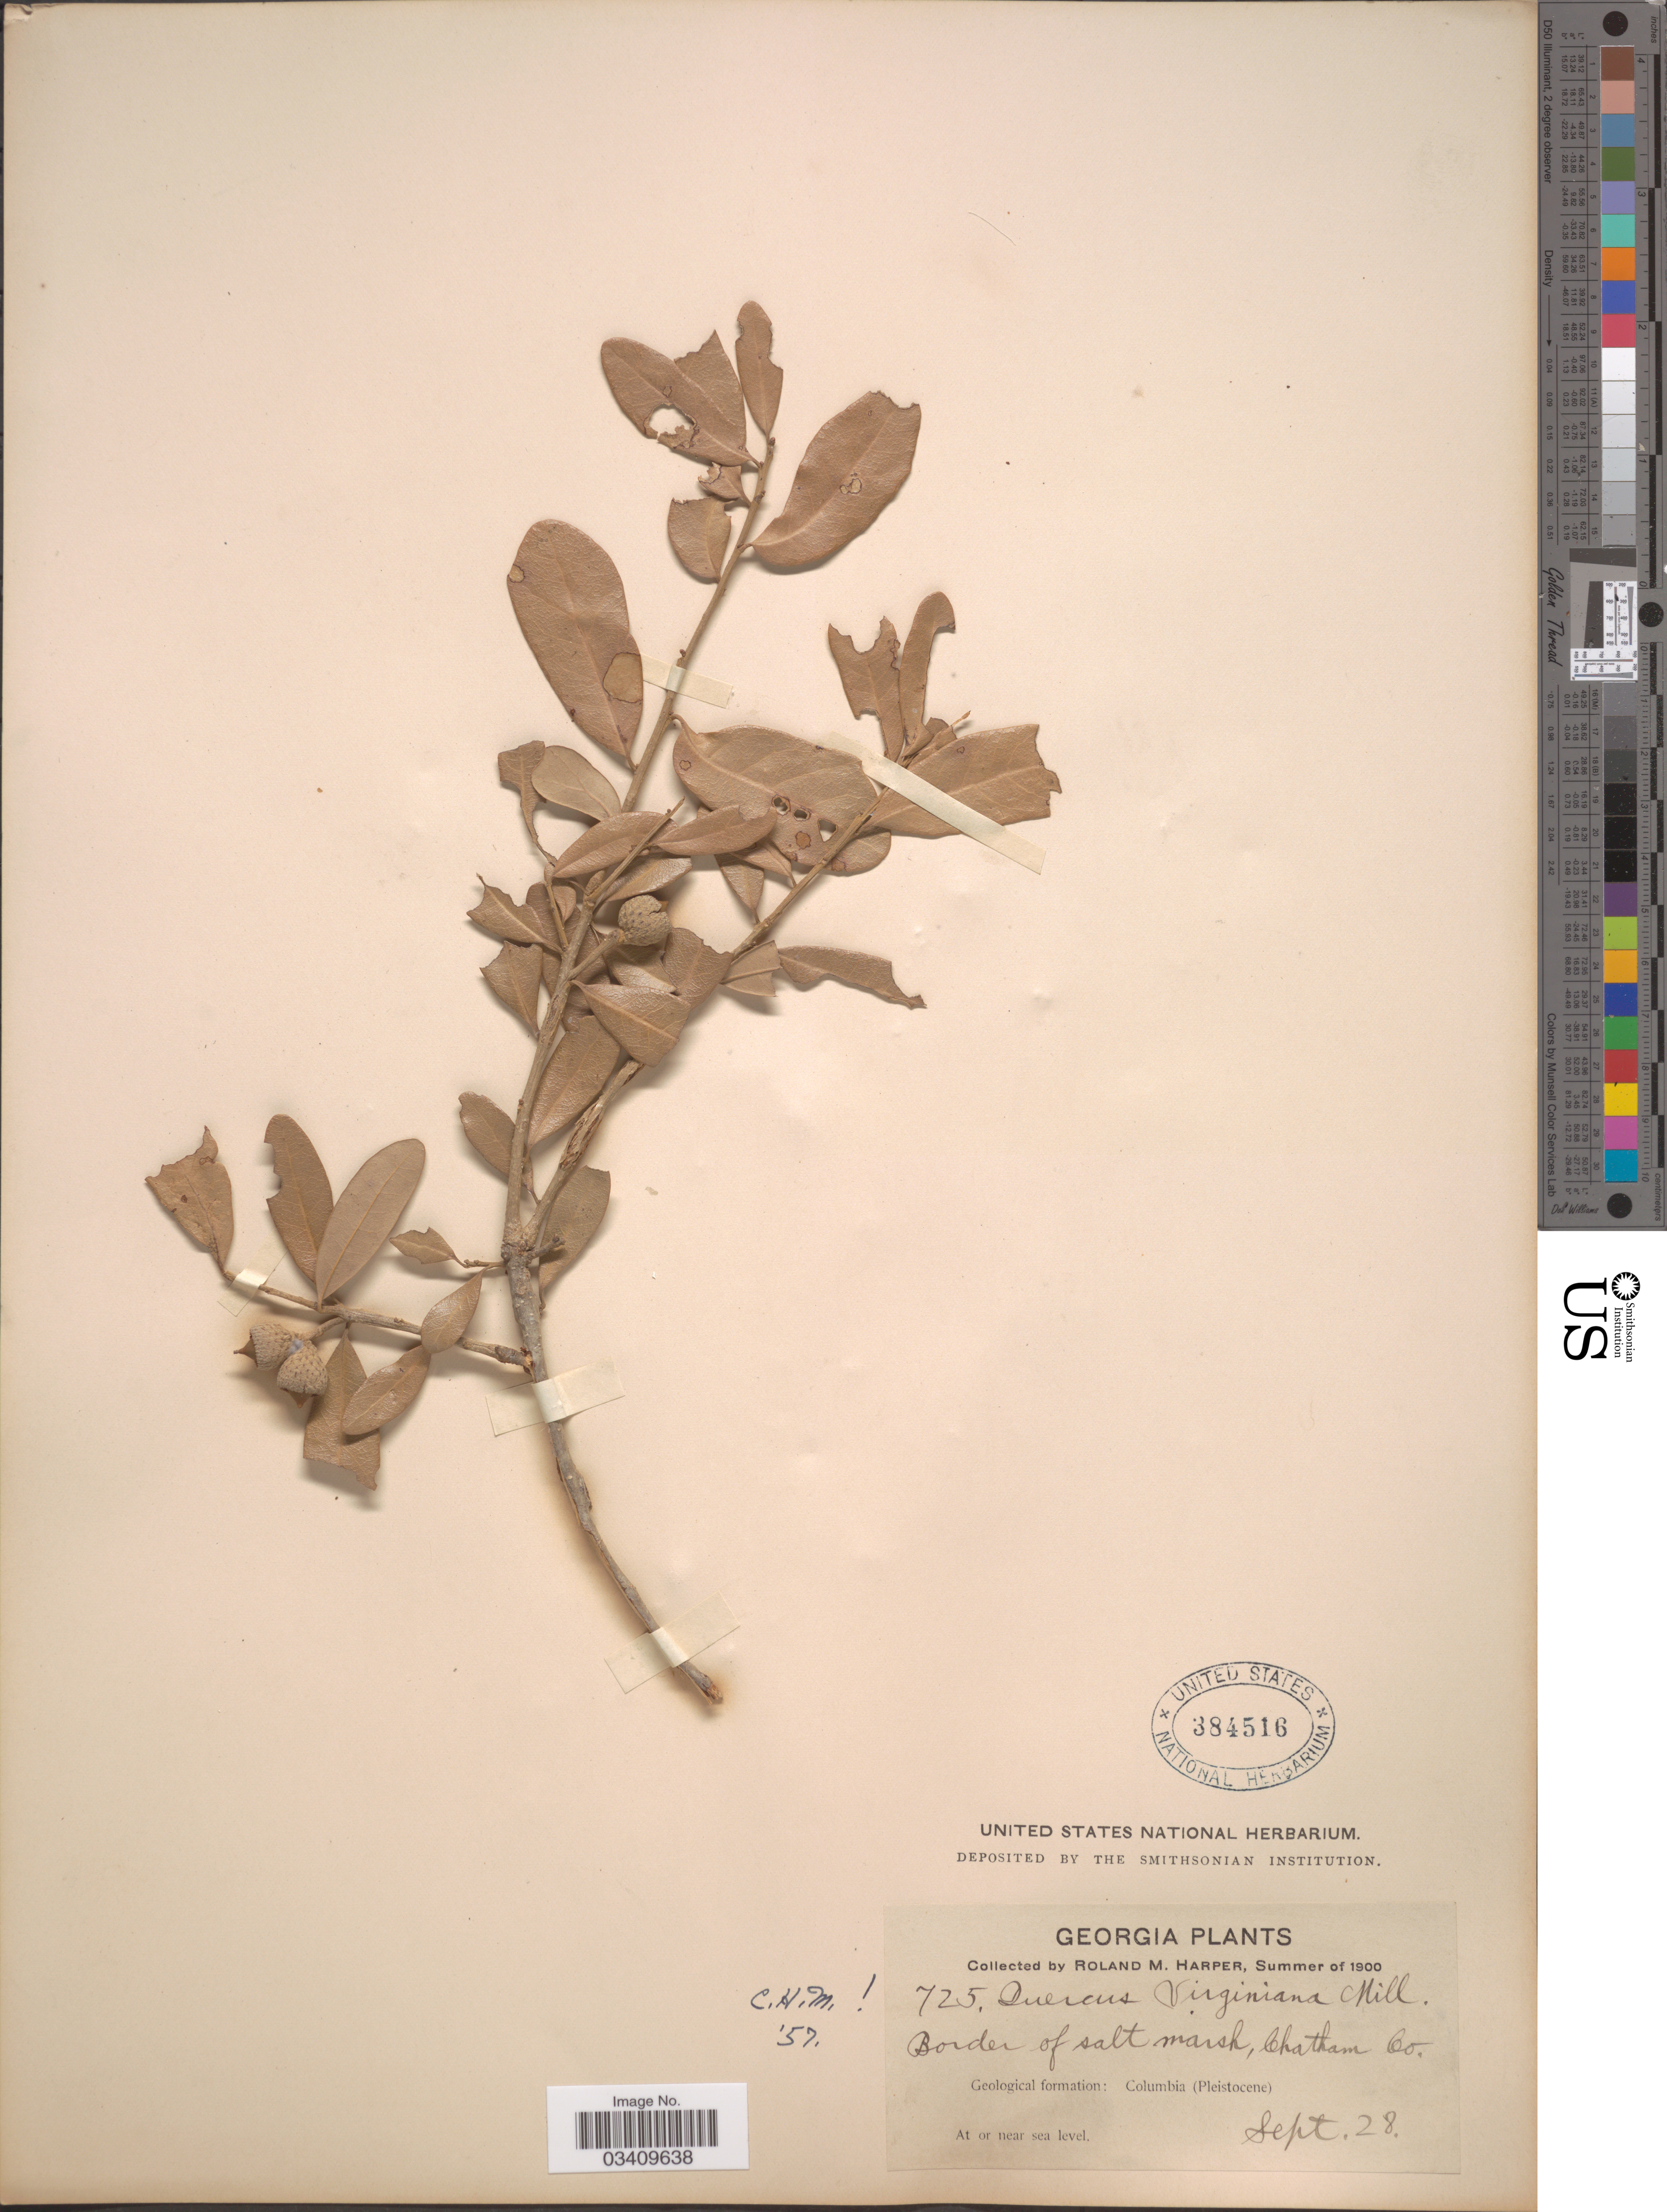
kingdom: Plantae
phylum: Tracheophyta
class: Magnoliopsida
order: Fagales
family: Fagaceae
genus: Quercus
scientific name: Quercus virginiana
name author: Mill.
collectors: R. M. Harper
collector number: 725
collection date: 1900-09-28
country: United States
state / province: Georgia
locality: Border of salt marsh, Chatham Co. Geological formation: Columbia (Pleistocene).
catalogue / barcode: US 384516